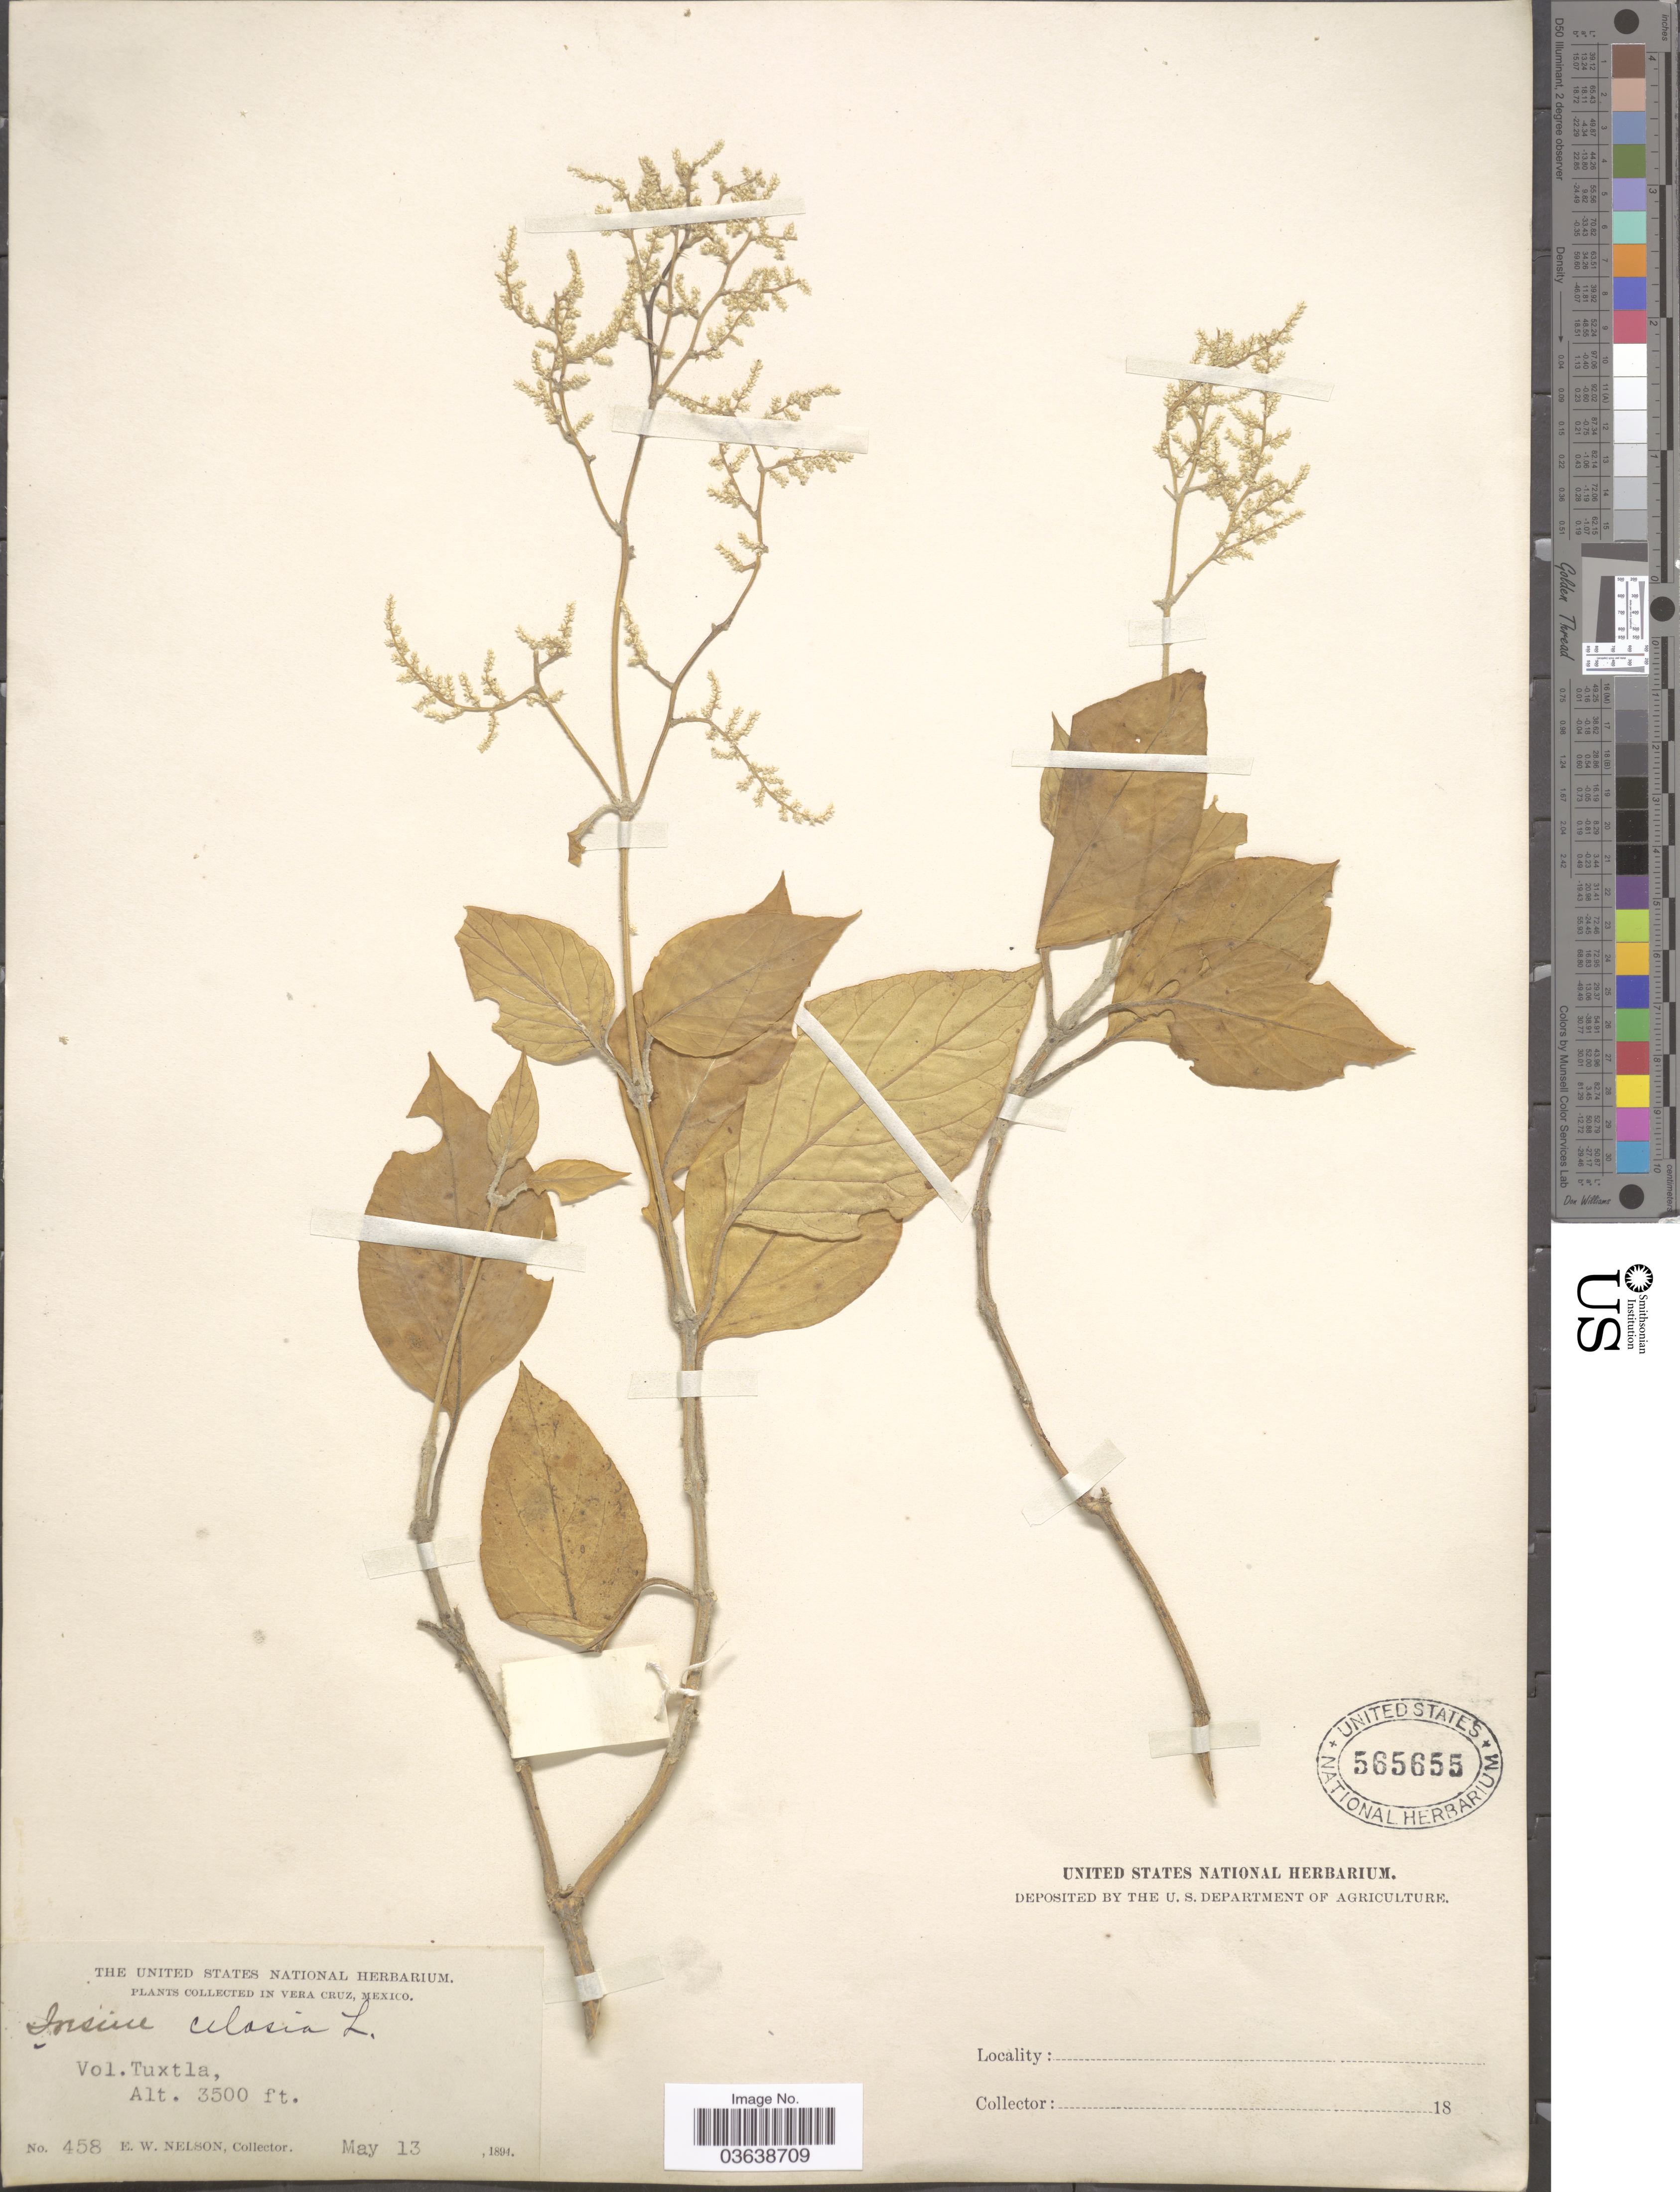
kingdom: Plantae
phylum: Tracheophyta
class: Magnoliopsida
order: Caryophyllales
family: Amaranthaceae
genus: Iresine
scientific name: Iresine celosia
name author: L.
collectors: E. W. Nelson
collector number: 458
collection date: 1894-05-13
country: Mexico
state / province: Veracruz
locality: Vera Cruz. Vol. Tuxtla.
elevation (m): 1067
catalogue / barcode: US 565655